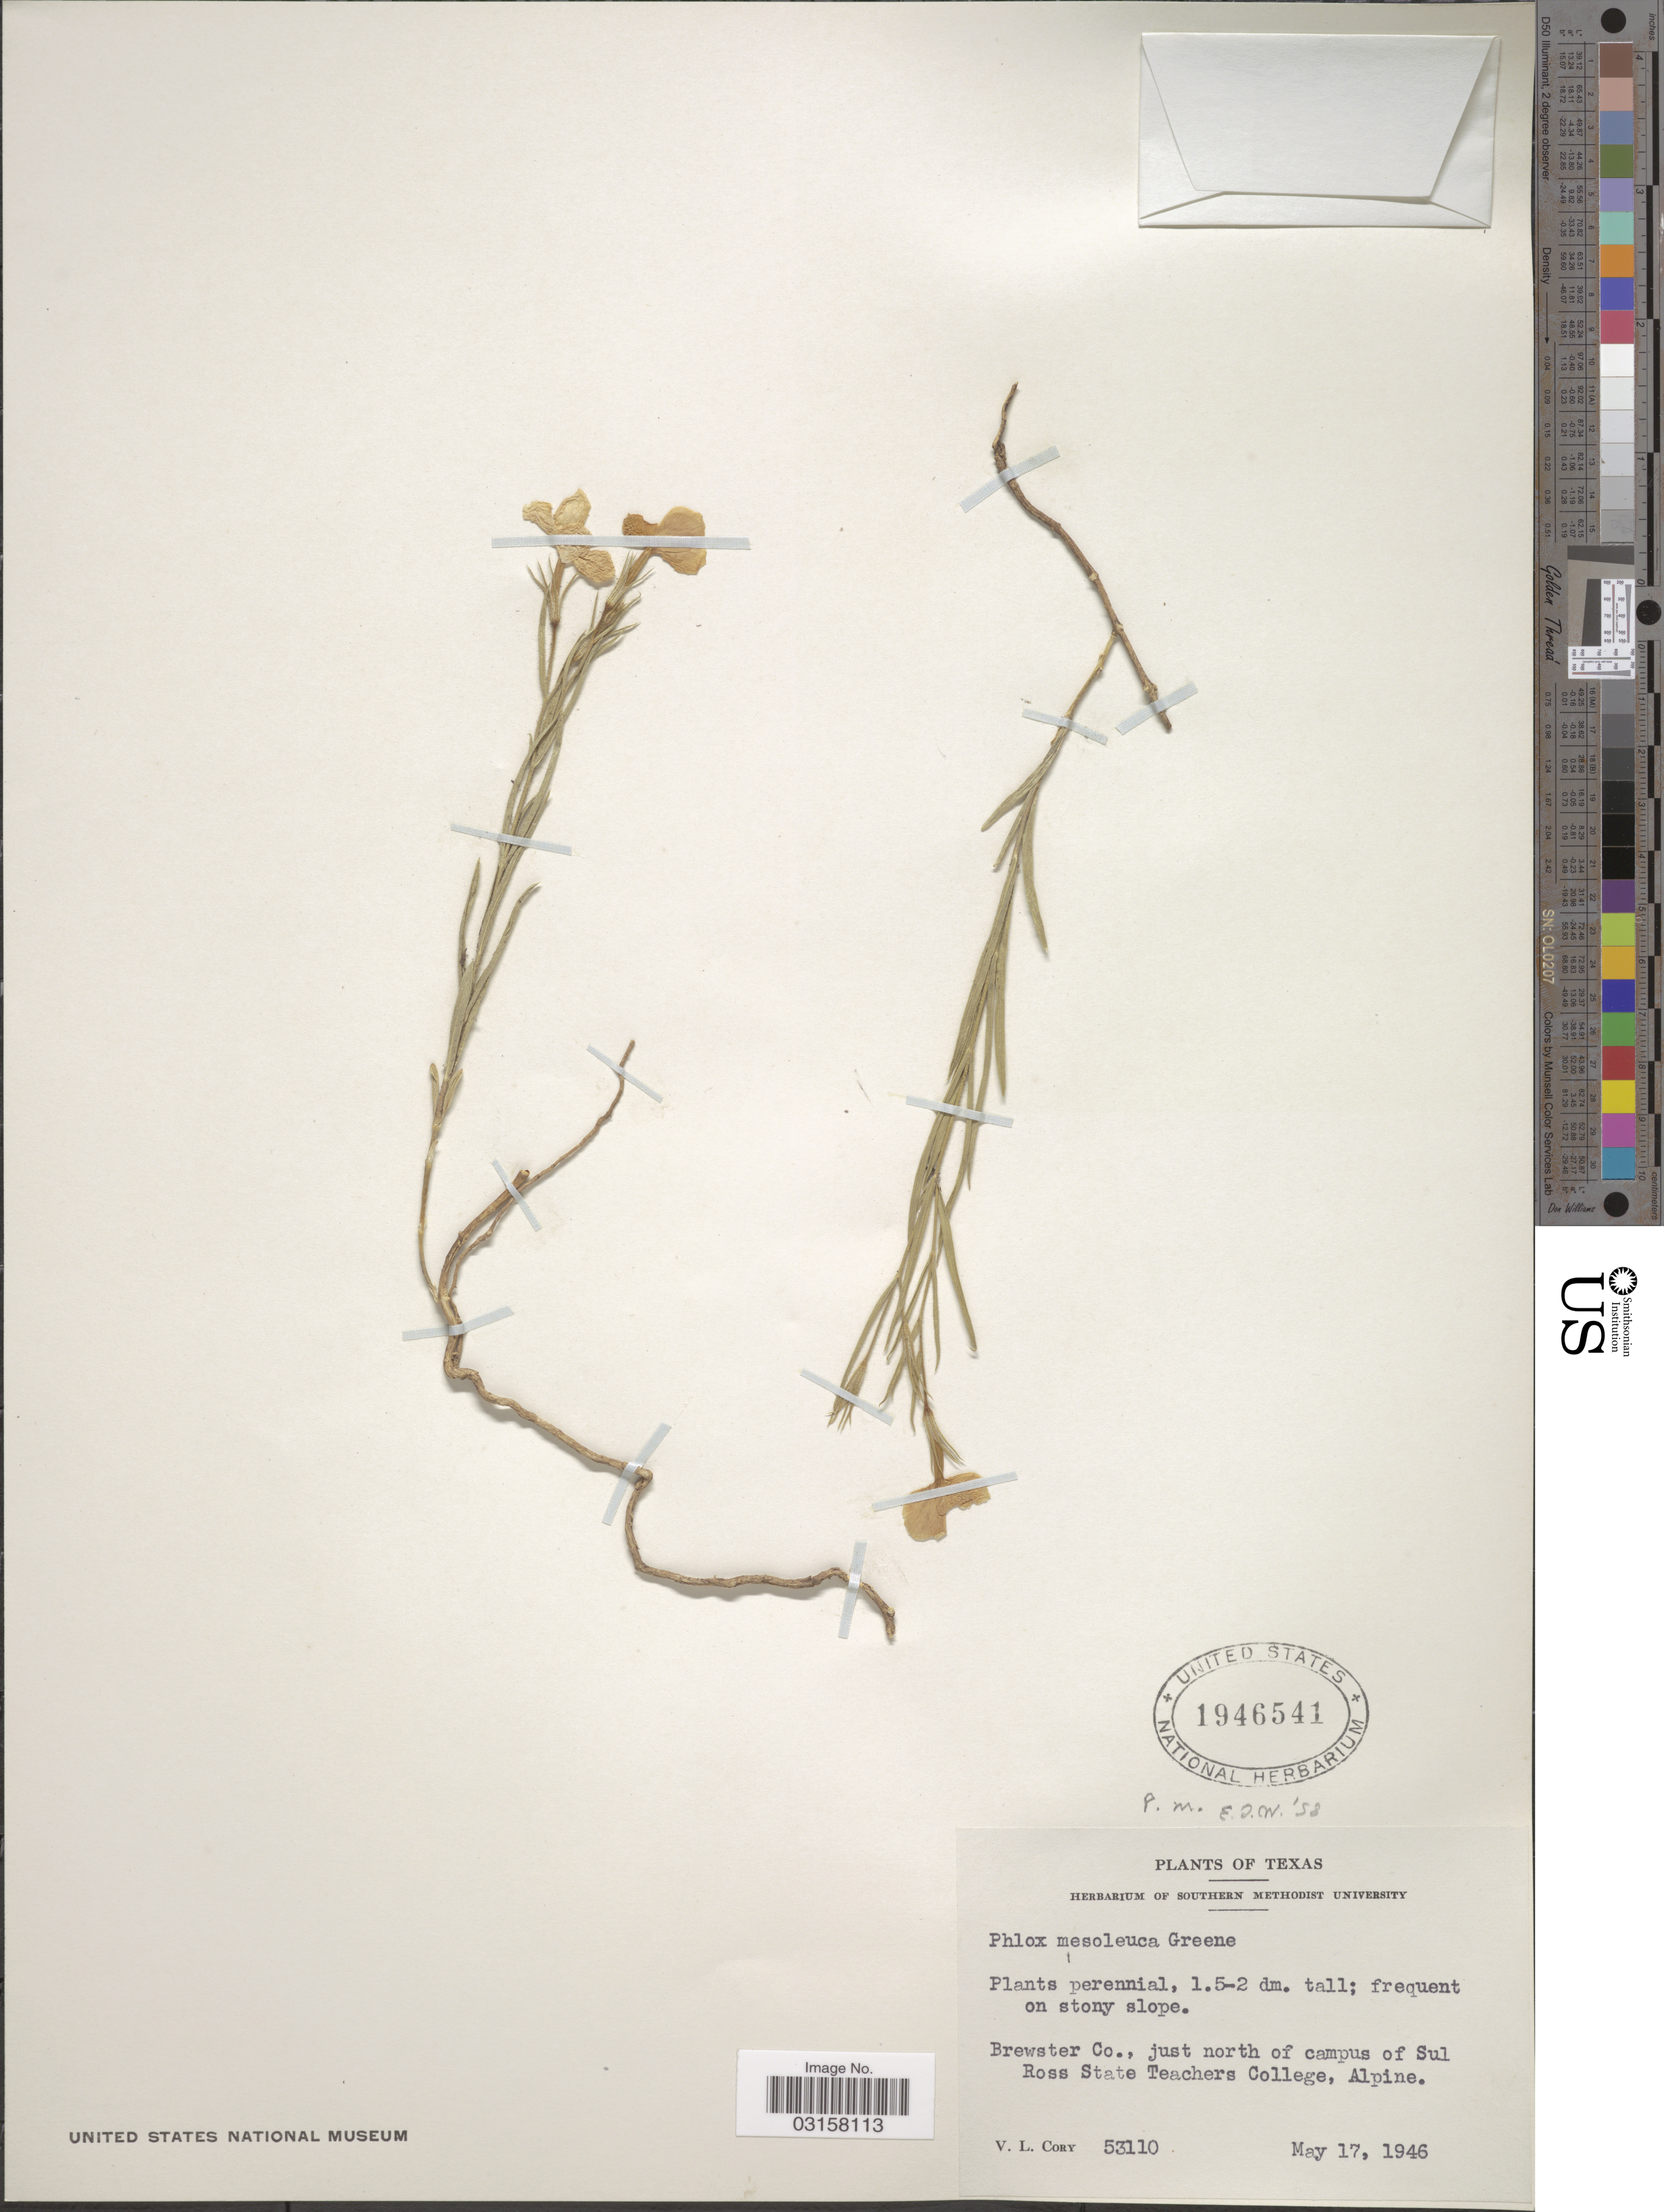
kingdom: Plantae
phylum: Tracheophyta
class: Magnoliopsida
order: Ericales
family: Polemoniaceae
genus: Phlox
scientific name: Phlox nana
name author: Nutt.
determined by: Mayfield, M. H.; Ferguson, C. J.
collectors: V. Cory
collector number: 53110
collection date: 1946-05-17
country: United States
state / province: Texas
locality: Brewster Co., just north of campus of Sul Ross State Teachers College, Alpine.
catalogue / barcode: US 1946541